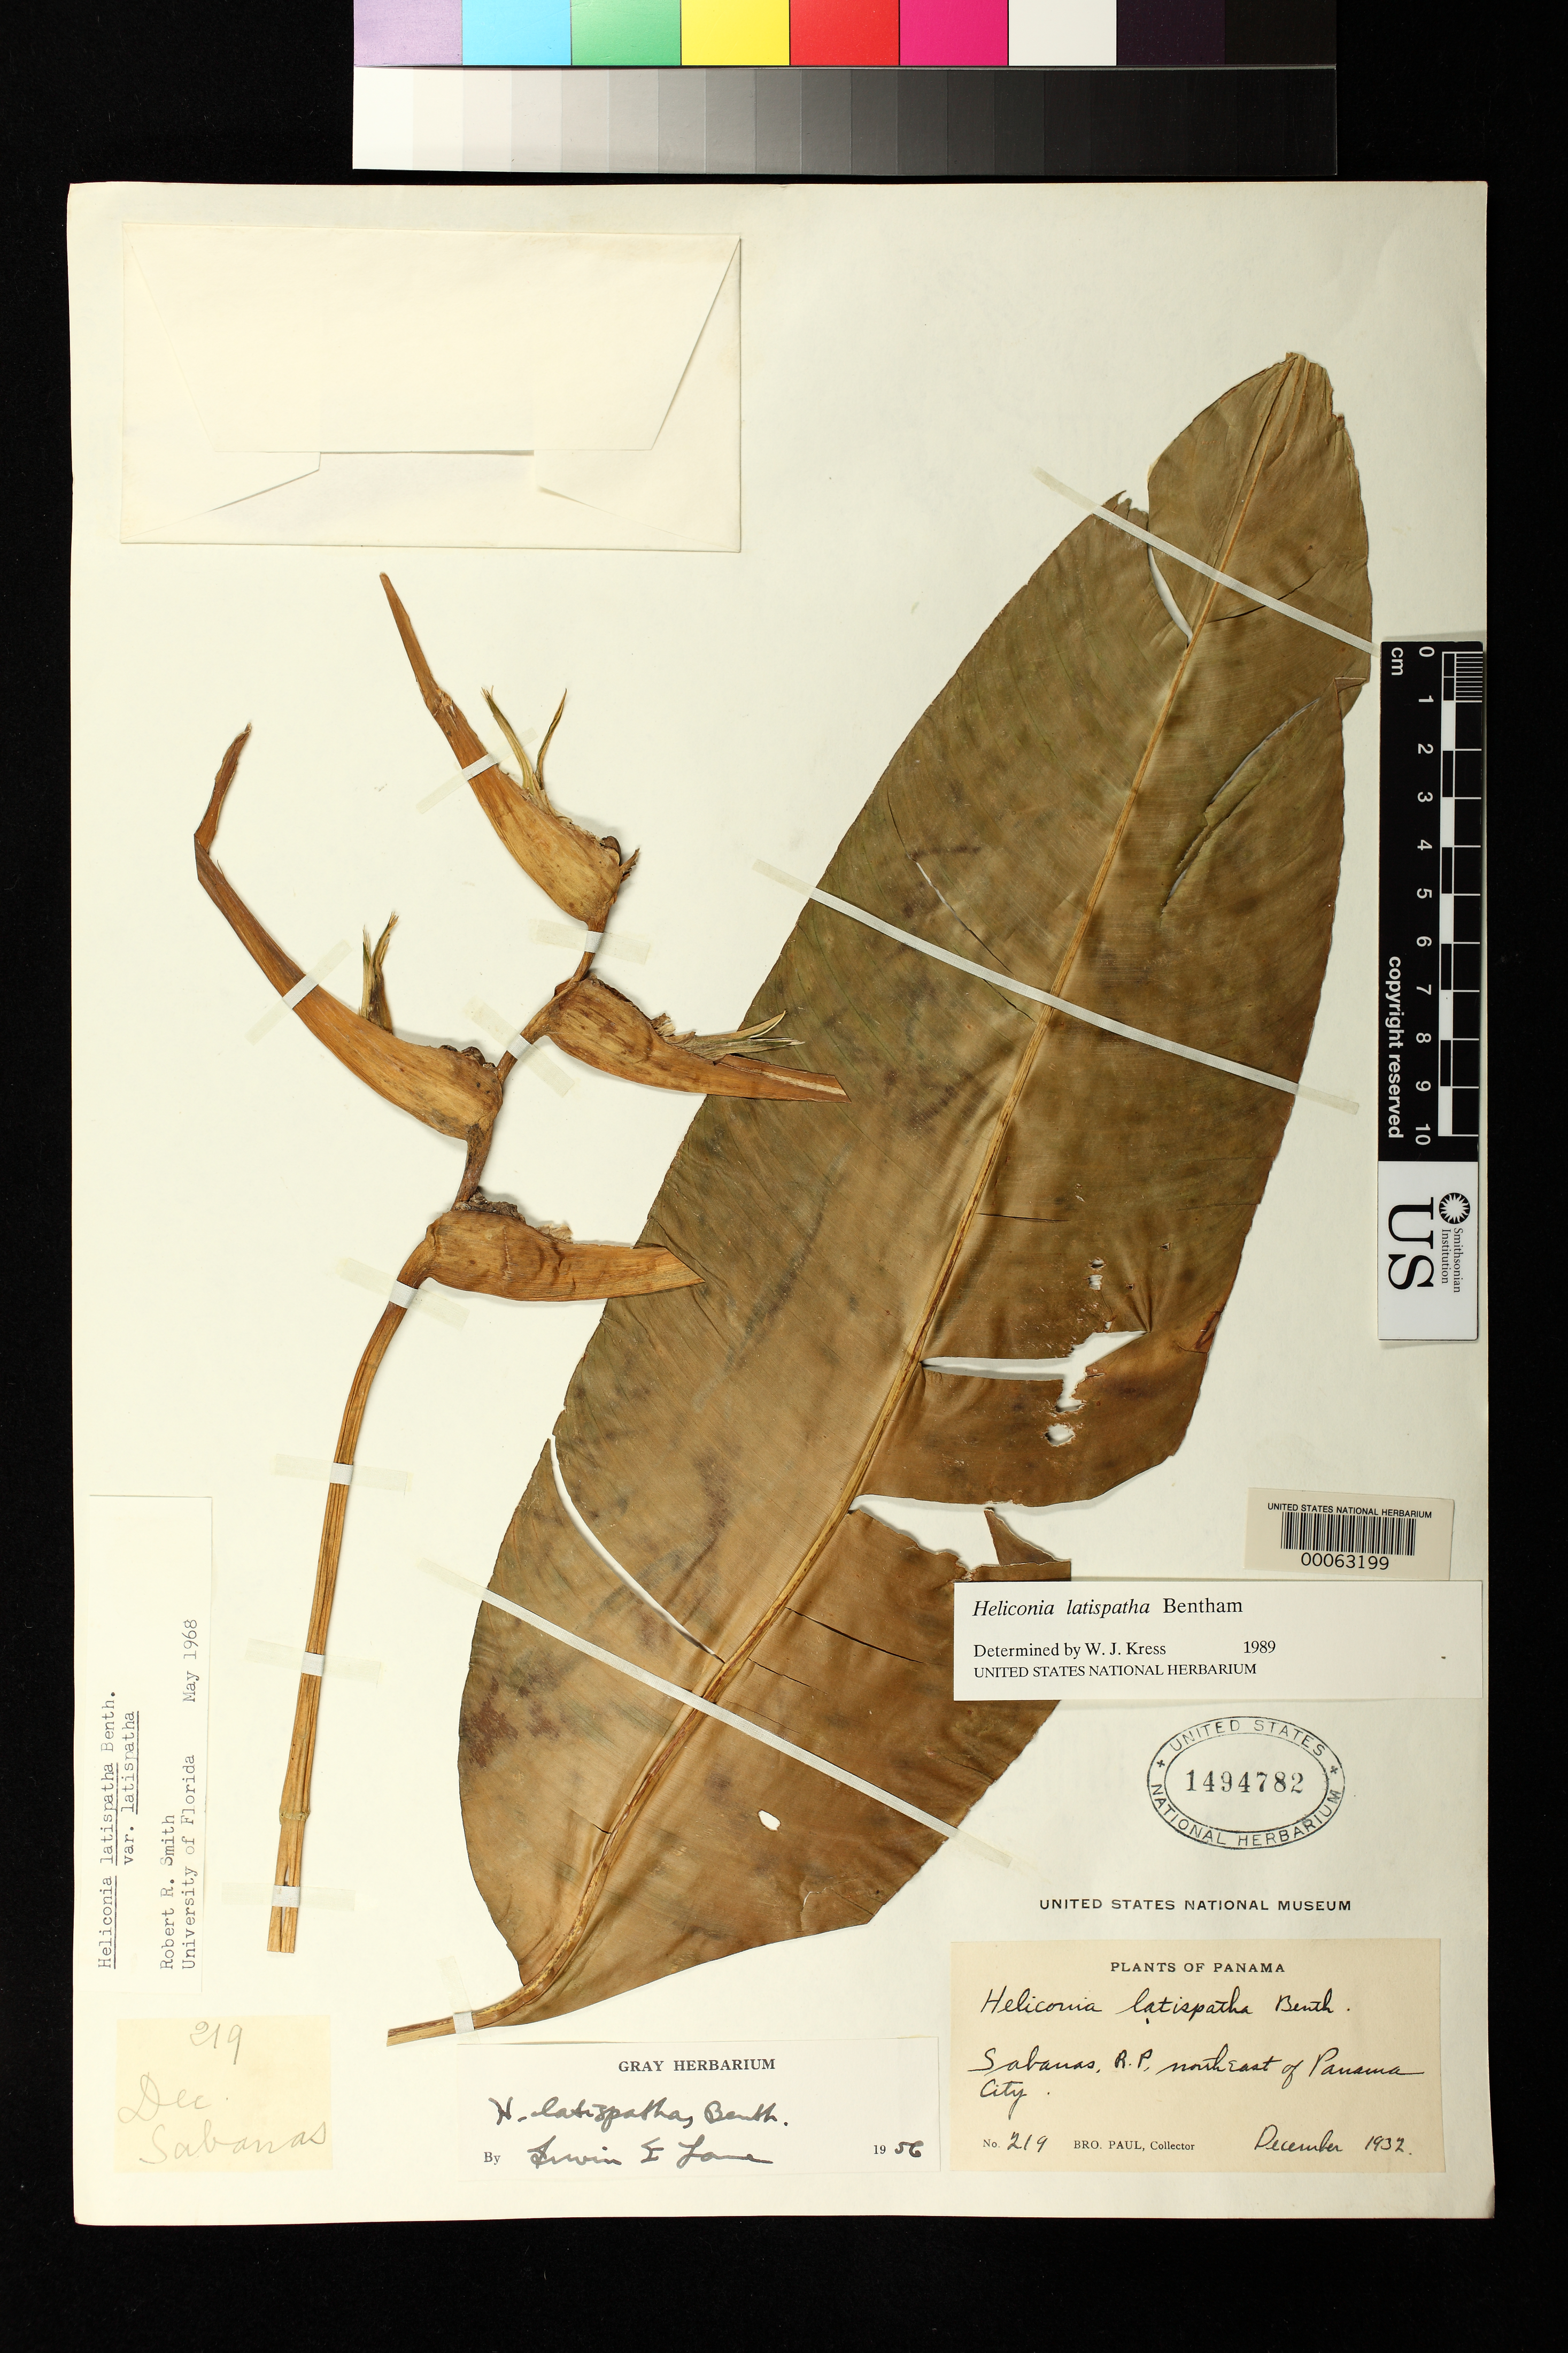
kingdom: Plantae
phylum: Tracheophyta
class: Liliopsida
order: Zingiberales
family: Heliconiaceae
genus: Heliconia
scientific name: Heliconia latispatha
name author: Benth.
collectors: B. Paul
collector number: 219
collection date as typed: Dec 1932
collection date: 1932-12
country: Panama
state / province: Panamá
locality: Sabanas, River., NE of Panama City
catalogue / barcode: US 1494782